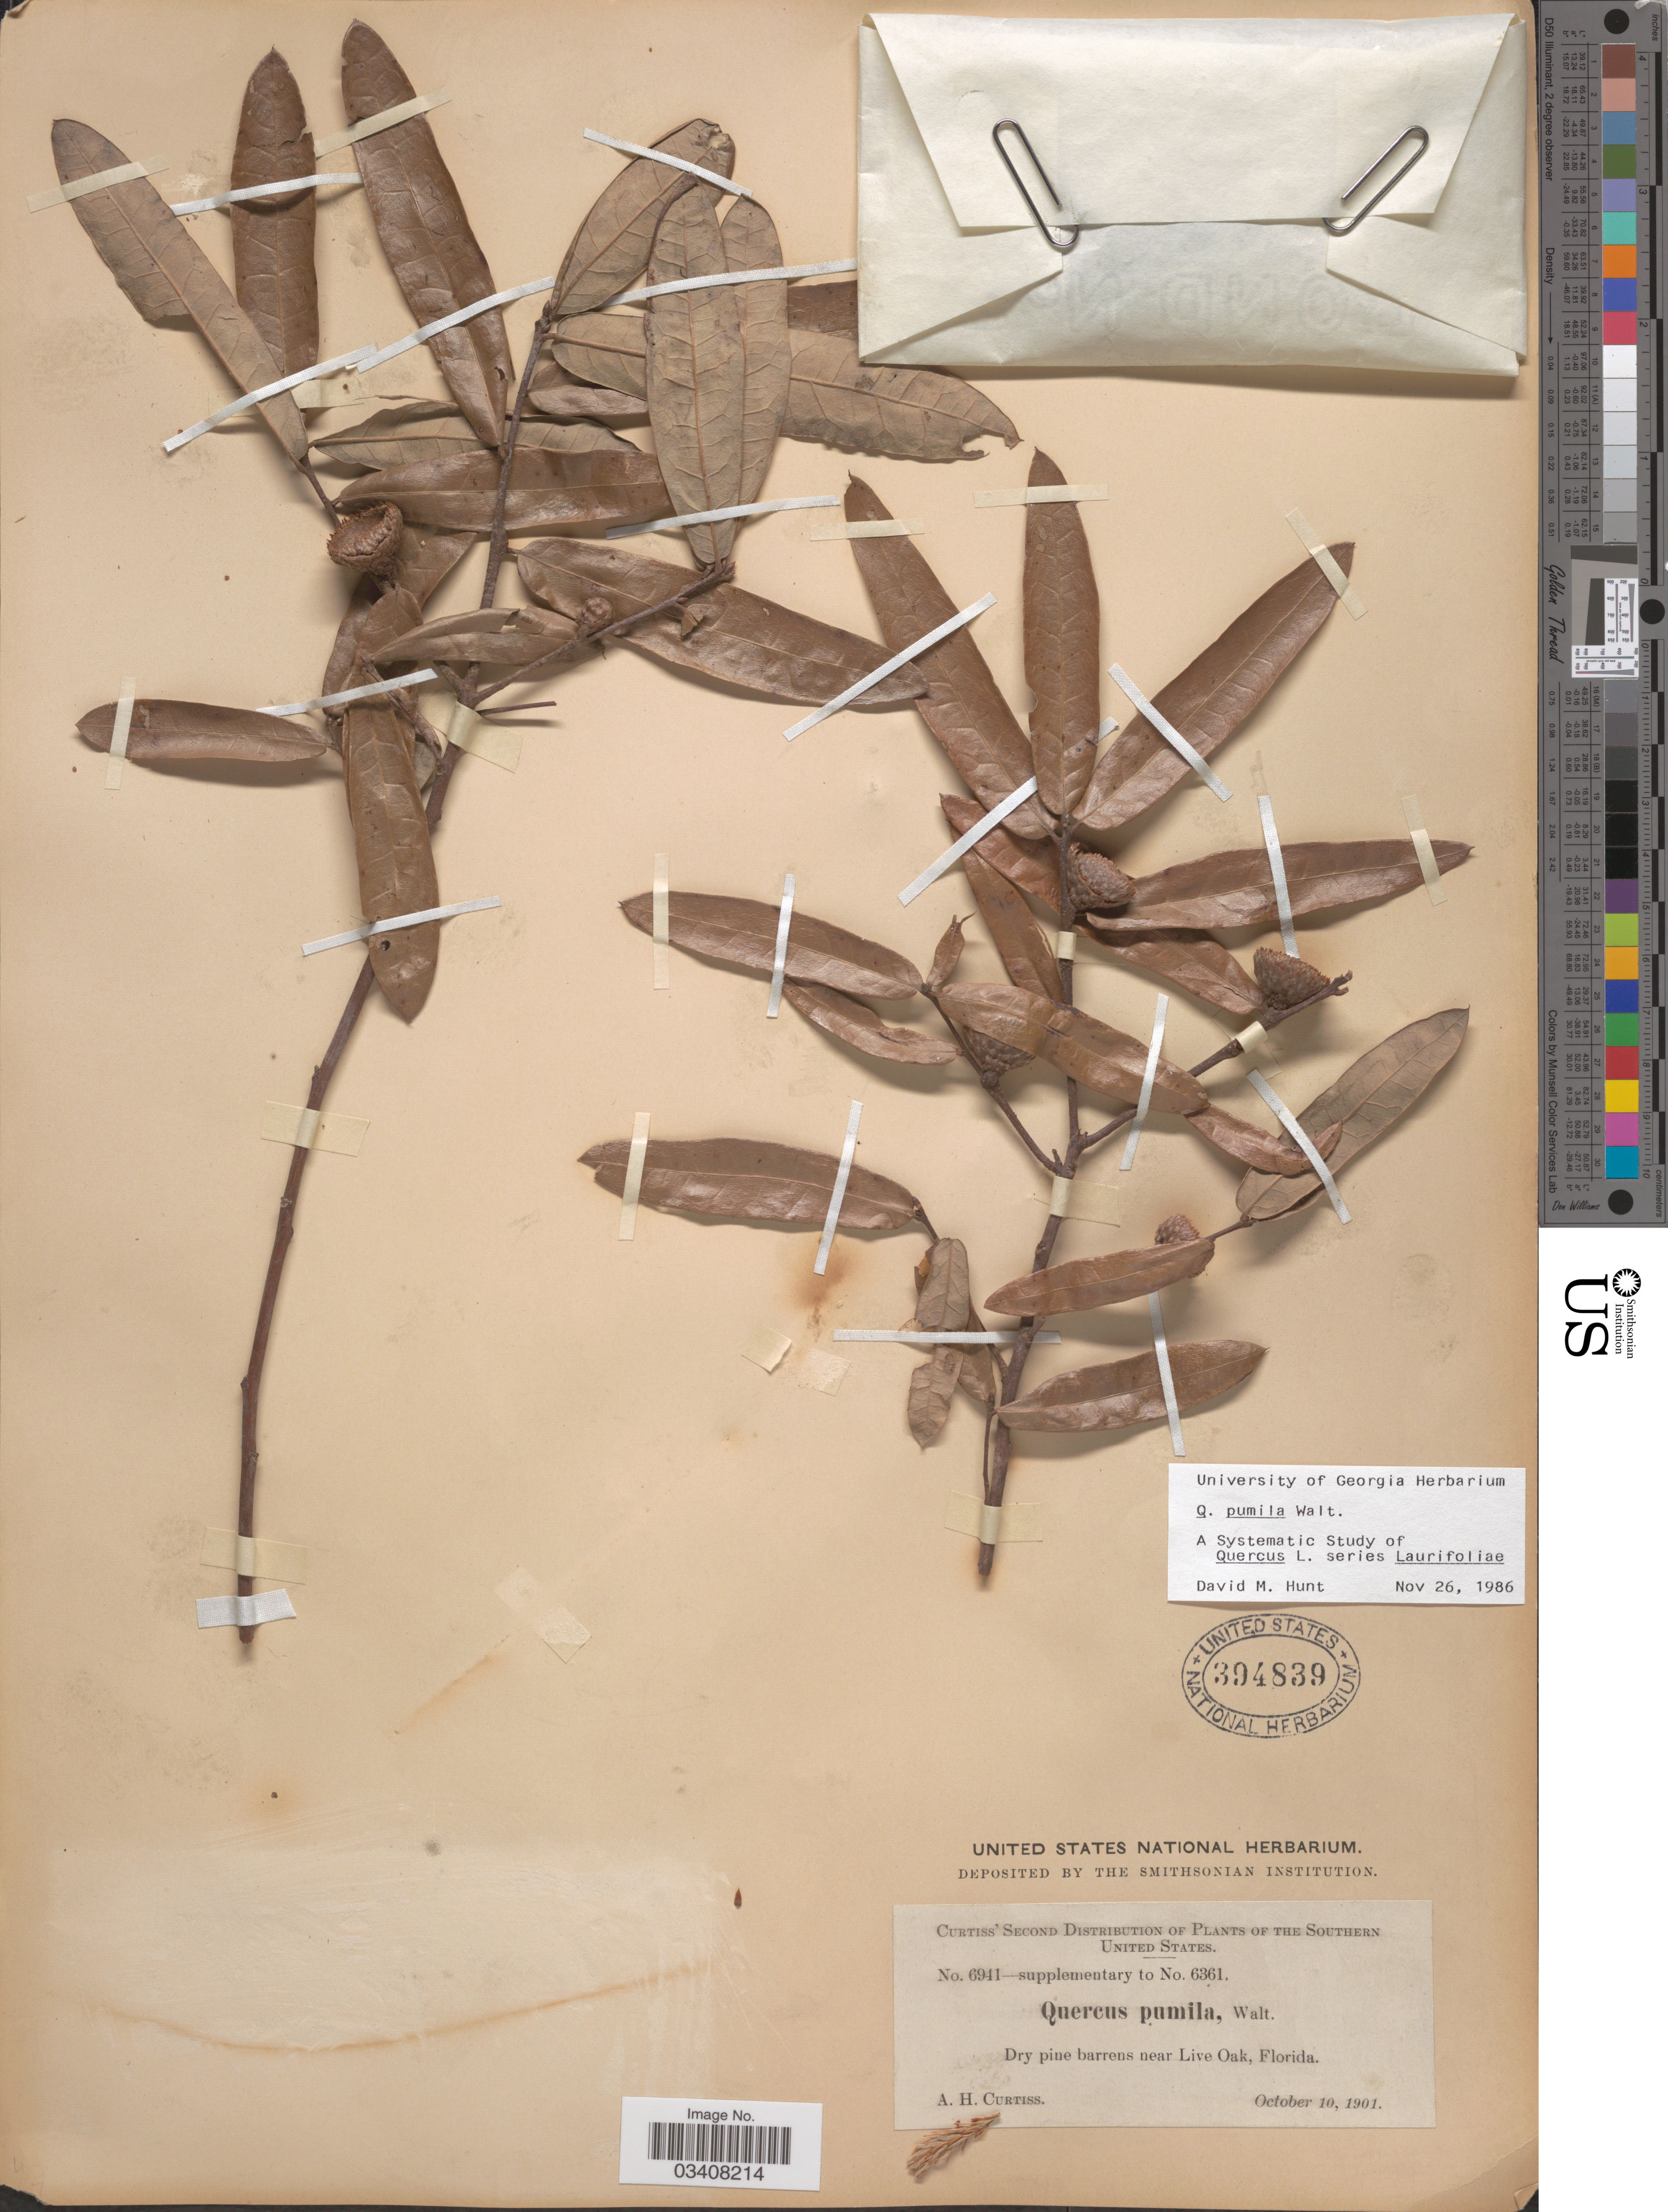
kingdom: Plantae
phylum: Tracheophyta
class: Magnoliopsida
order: Fagales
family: Fagaceae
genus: Quercus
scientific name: Quercus pumila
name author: Walter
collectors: A. H. Curtiss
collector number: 6941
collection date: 1901-10-10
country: United States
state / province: Florida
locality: Southern United States. Near Live Oak.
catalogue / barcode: US 394839